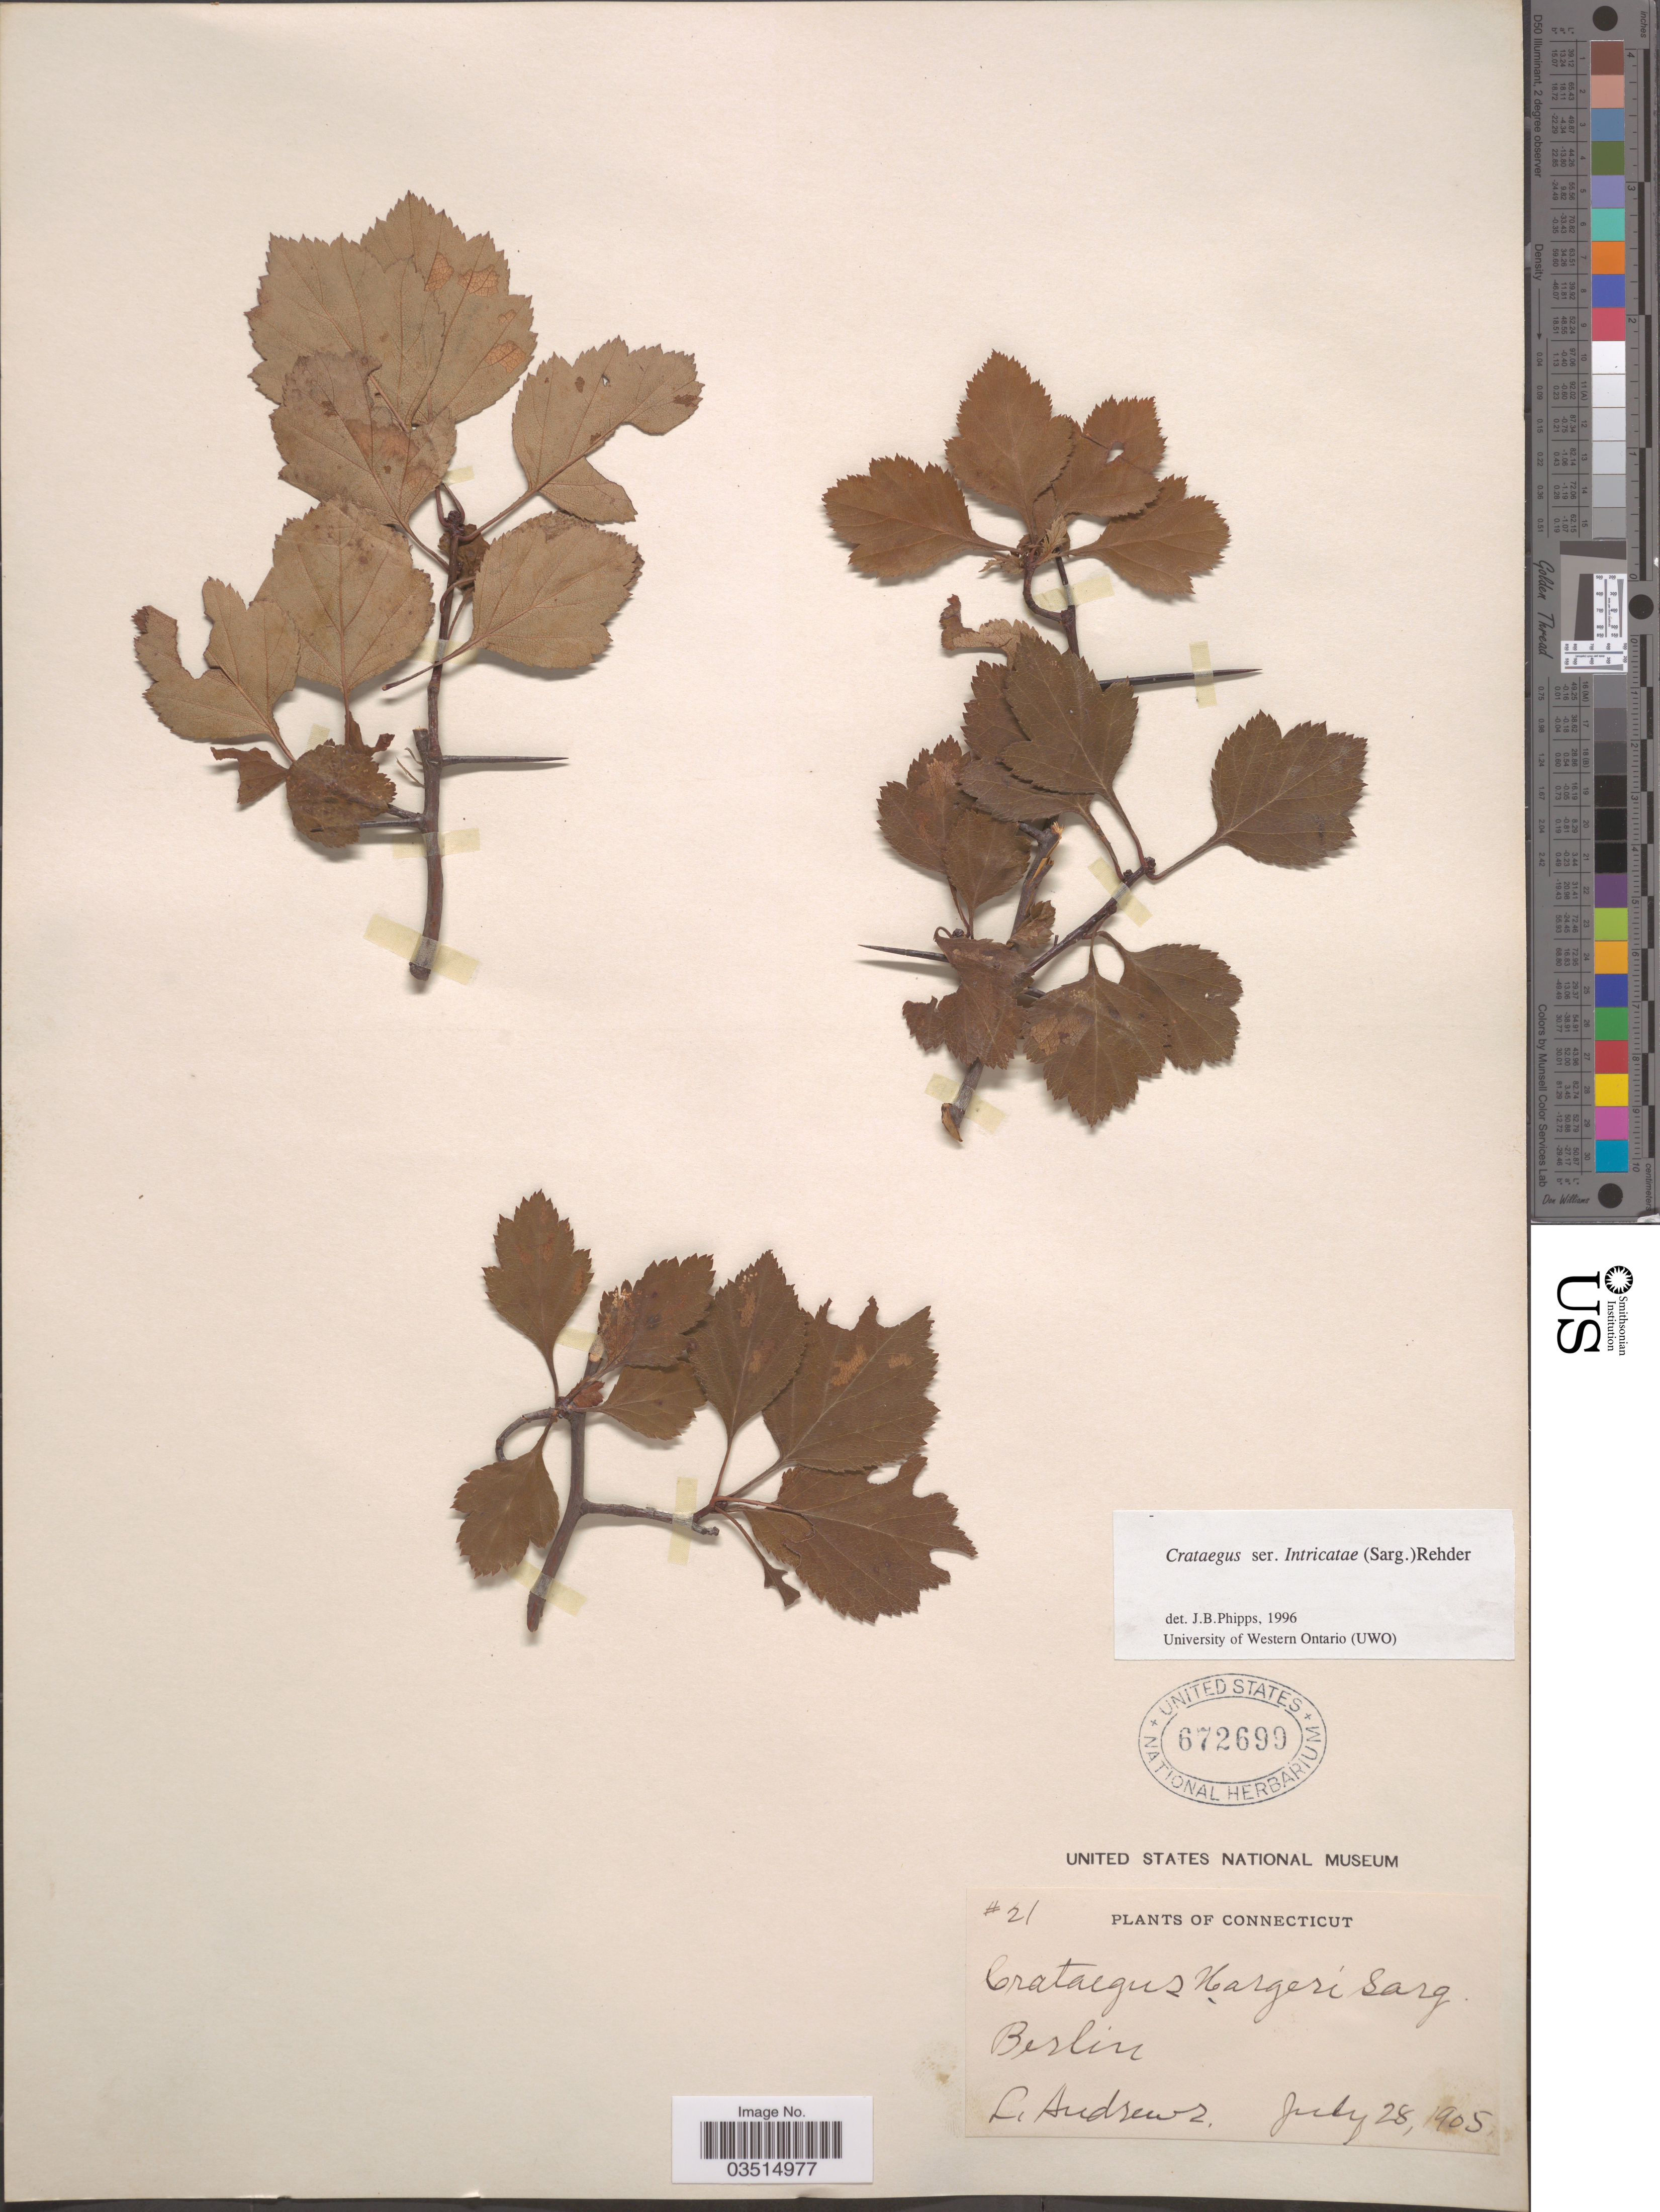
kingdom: Plantae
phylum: Tracheophyta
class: Magnoliopsida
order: Rosales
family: Rosaceae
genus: Crataegus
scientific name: Crataegus hargeri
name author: Sarg.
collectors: L. Andrews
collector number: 21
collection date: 1905-07-28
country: United States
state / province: Connecticut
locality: Berlin.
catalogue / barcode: US 672699